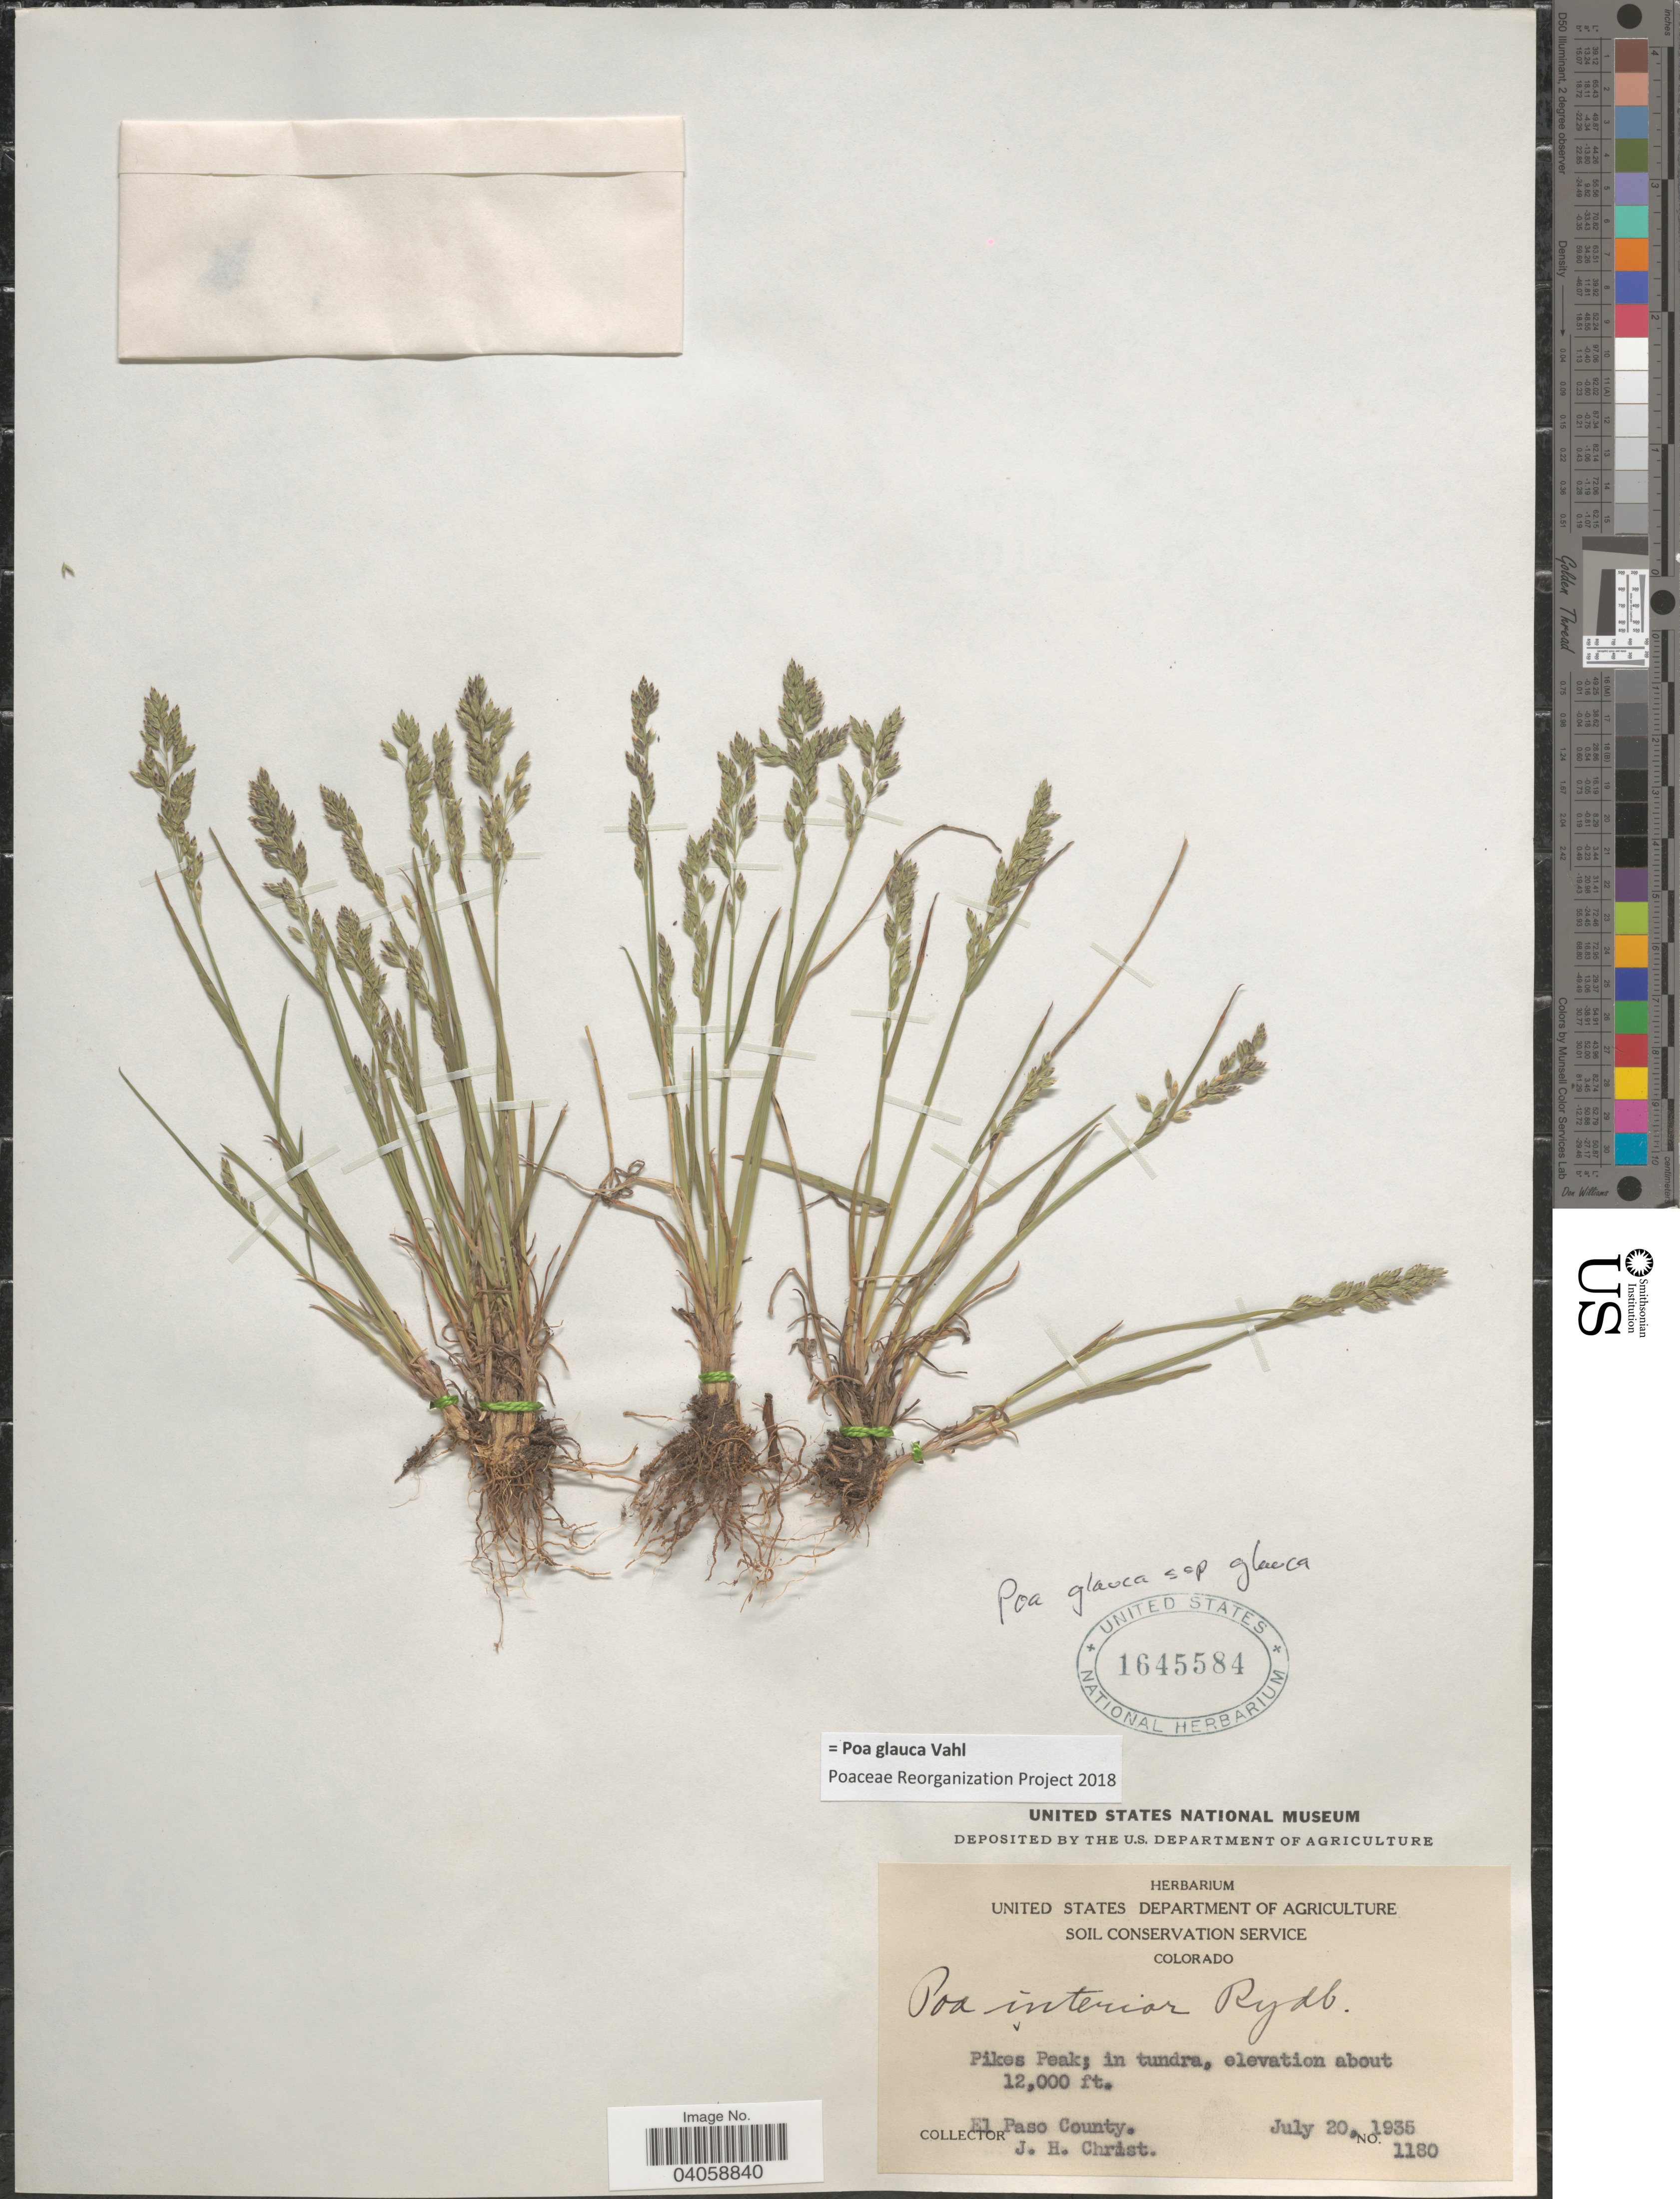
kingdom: Plantae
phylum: Tracheophyta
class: Liliopsida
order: Poales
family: Poaceae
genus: Poa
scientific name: Poa glauca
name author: Vahl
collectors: J. H. Christ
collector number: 1180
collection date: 1935-07-20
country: United States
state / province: Colorado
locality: Pikes Peak. El Paso County.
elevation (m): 3658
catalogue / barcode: US 1645584